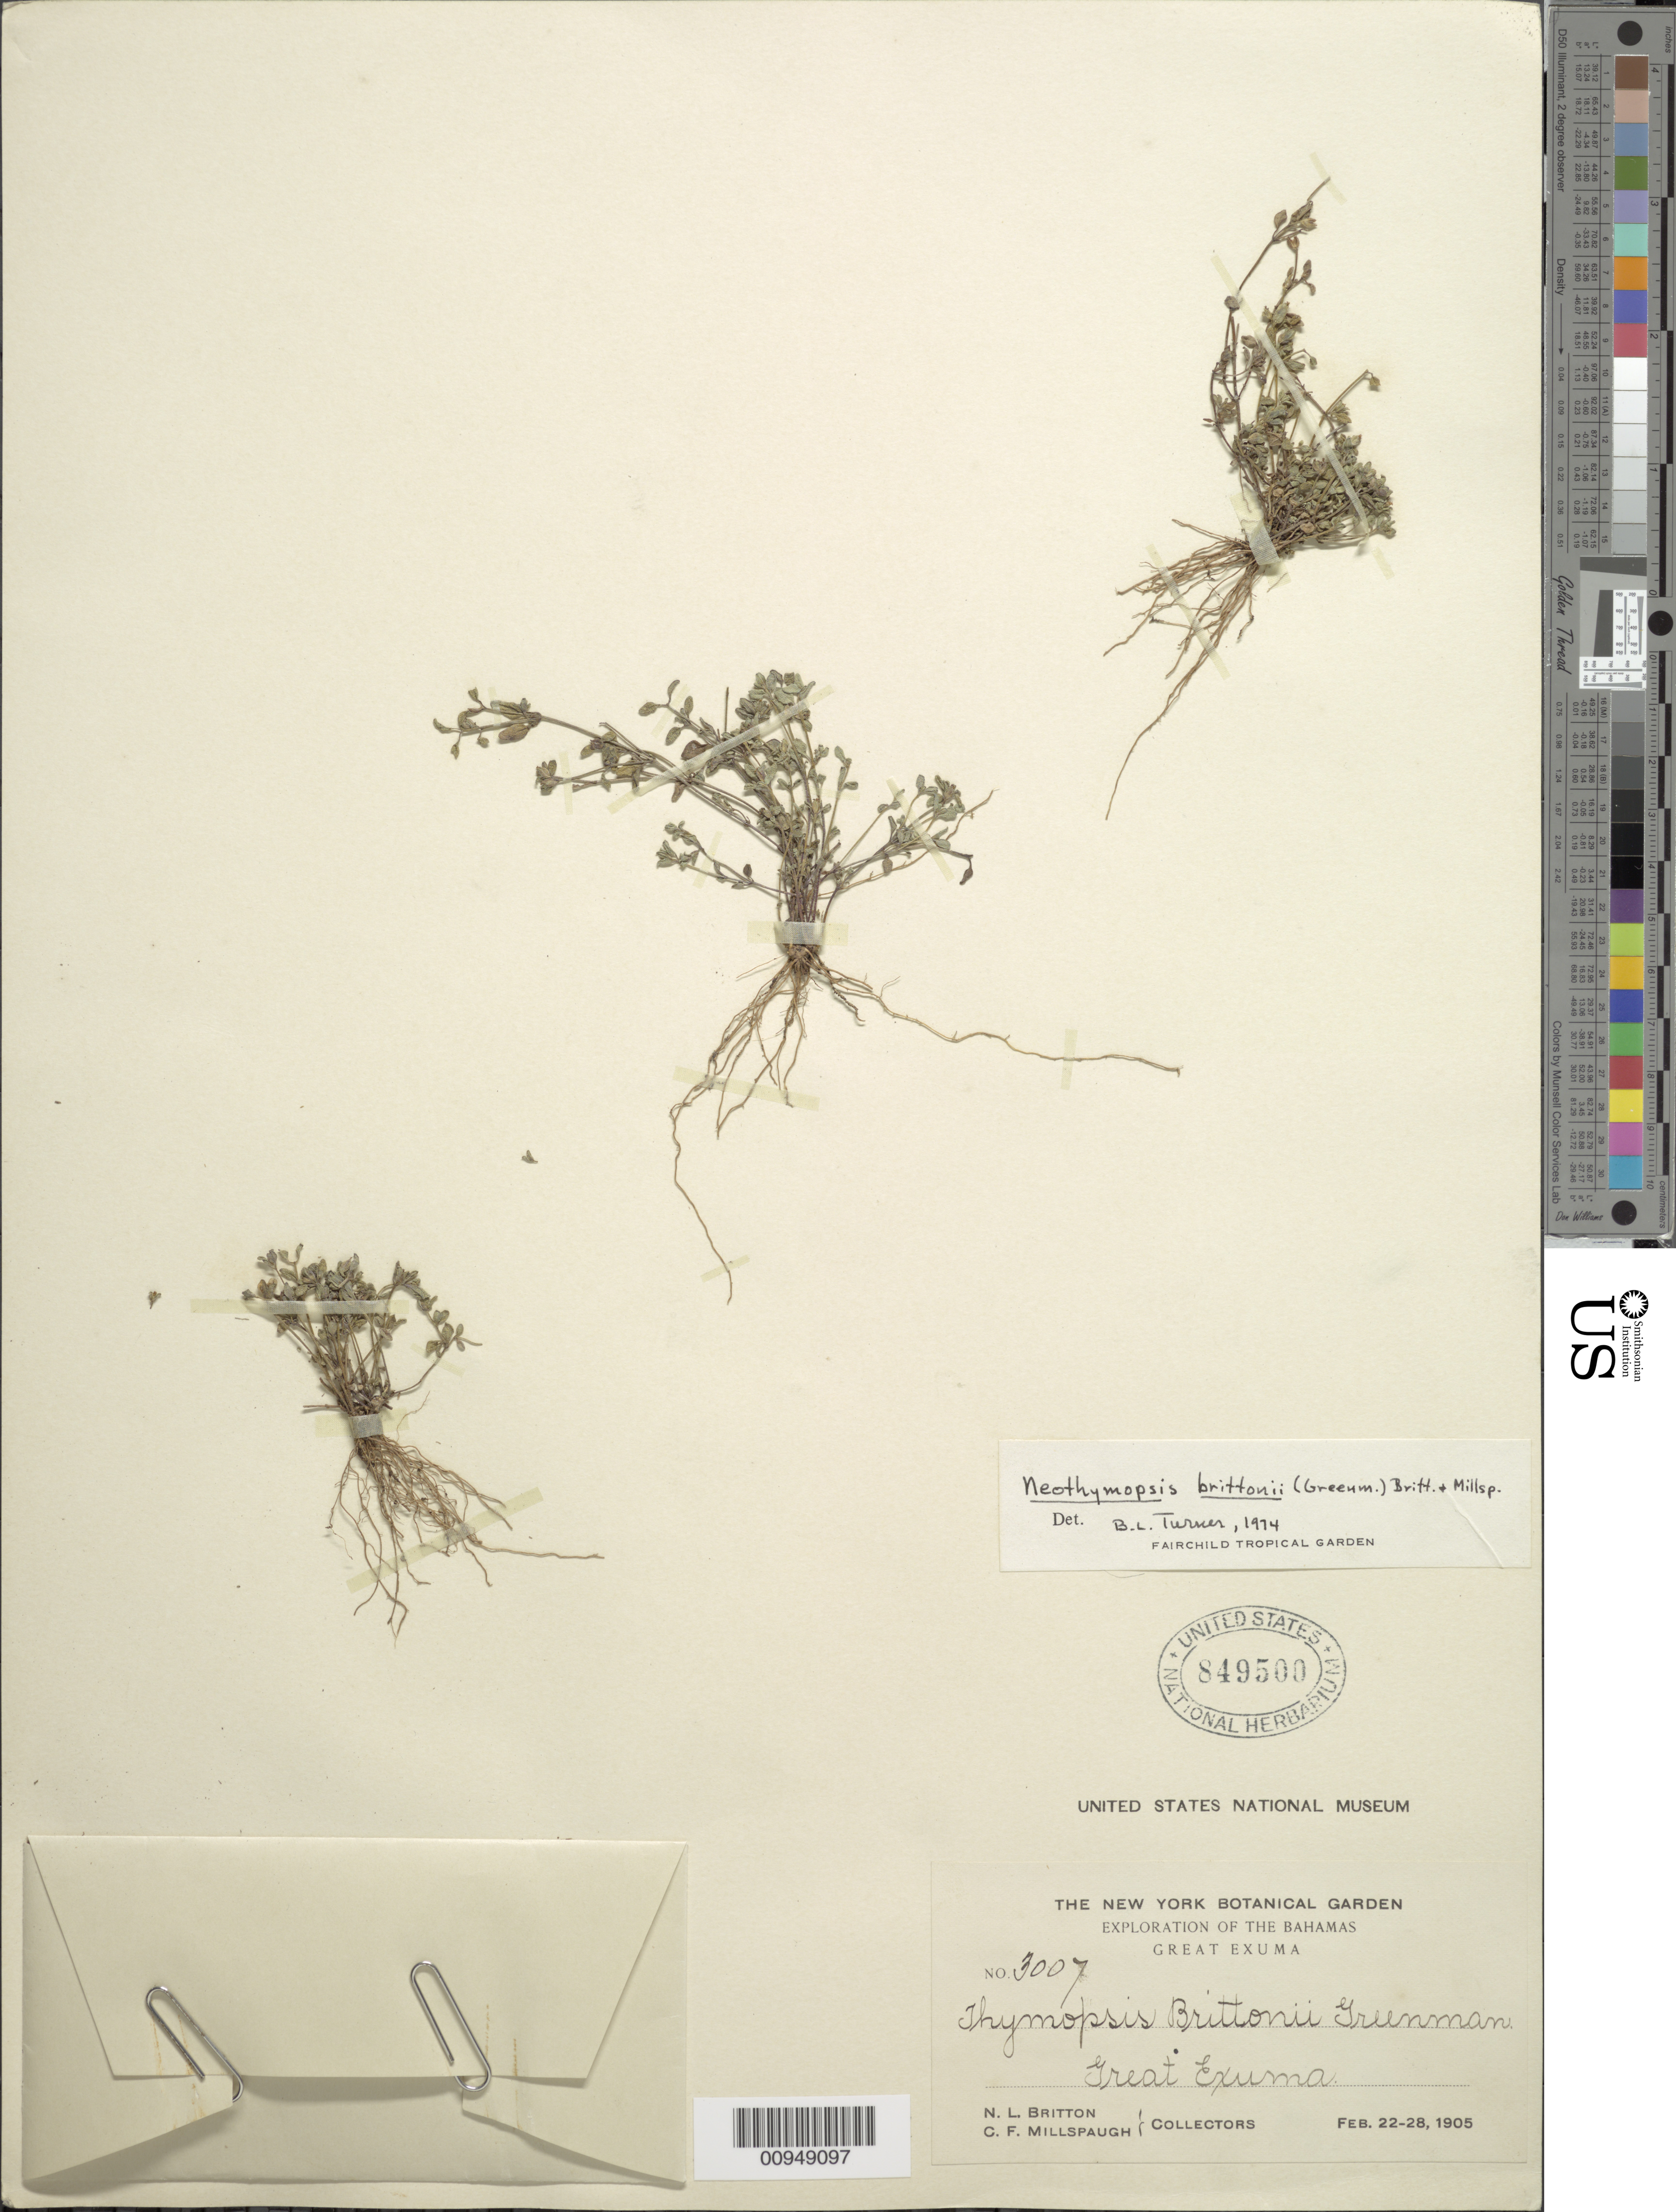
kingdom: Plantae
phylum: Tracheophyta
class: Magnoliopsida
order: Asterales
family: Asteraceae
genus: Thymopsis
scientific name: Thymopsis brittonii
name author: (Greenm.) Britton & Millsp.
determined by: Turner, B. L.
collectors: N. Britton & C. F. Millspaugh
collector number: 3007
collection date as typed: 22 Feb 1905 to 28 Feb 1905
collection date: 1905-02-22/1905-02-28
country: Bahamas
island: Great Exuma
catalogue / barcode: US 849500